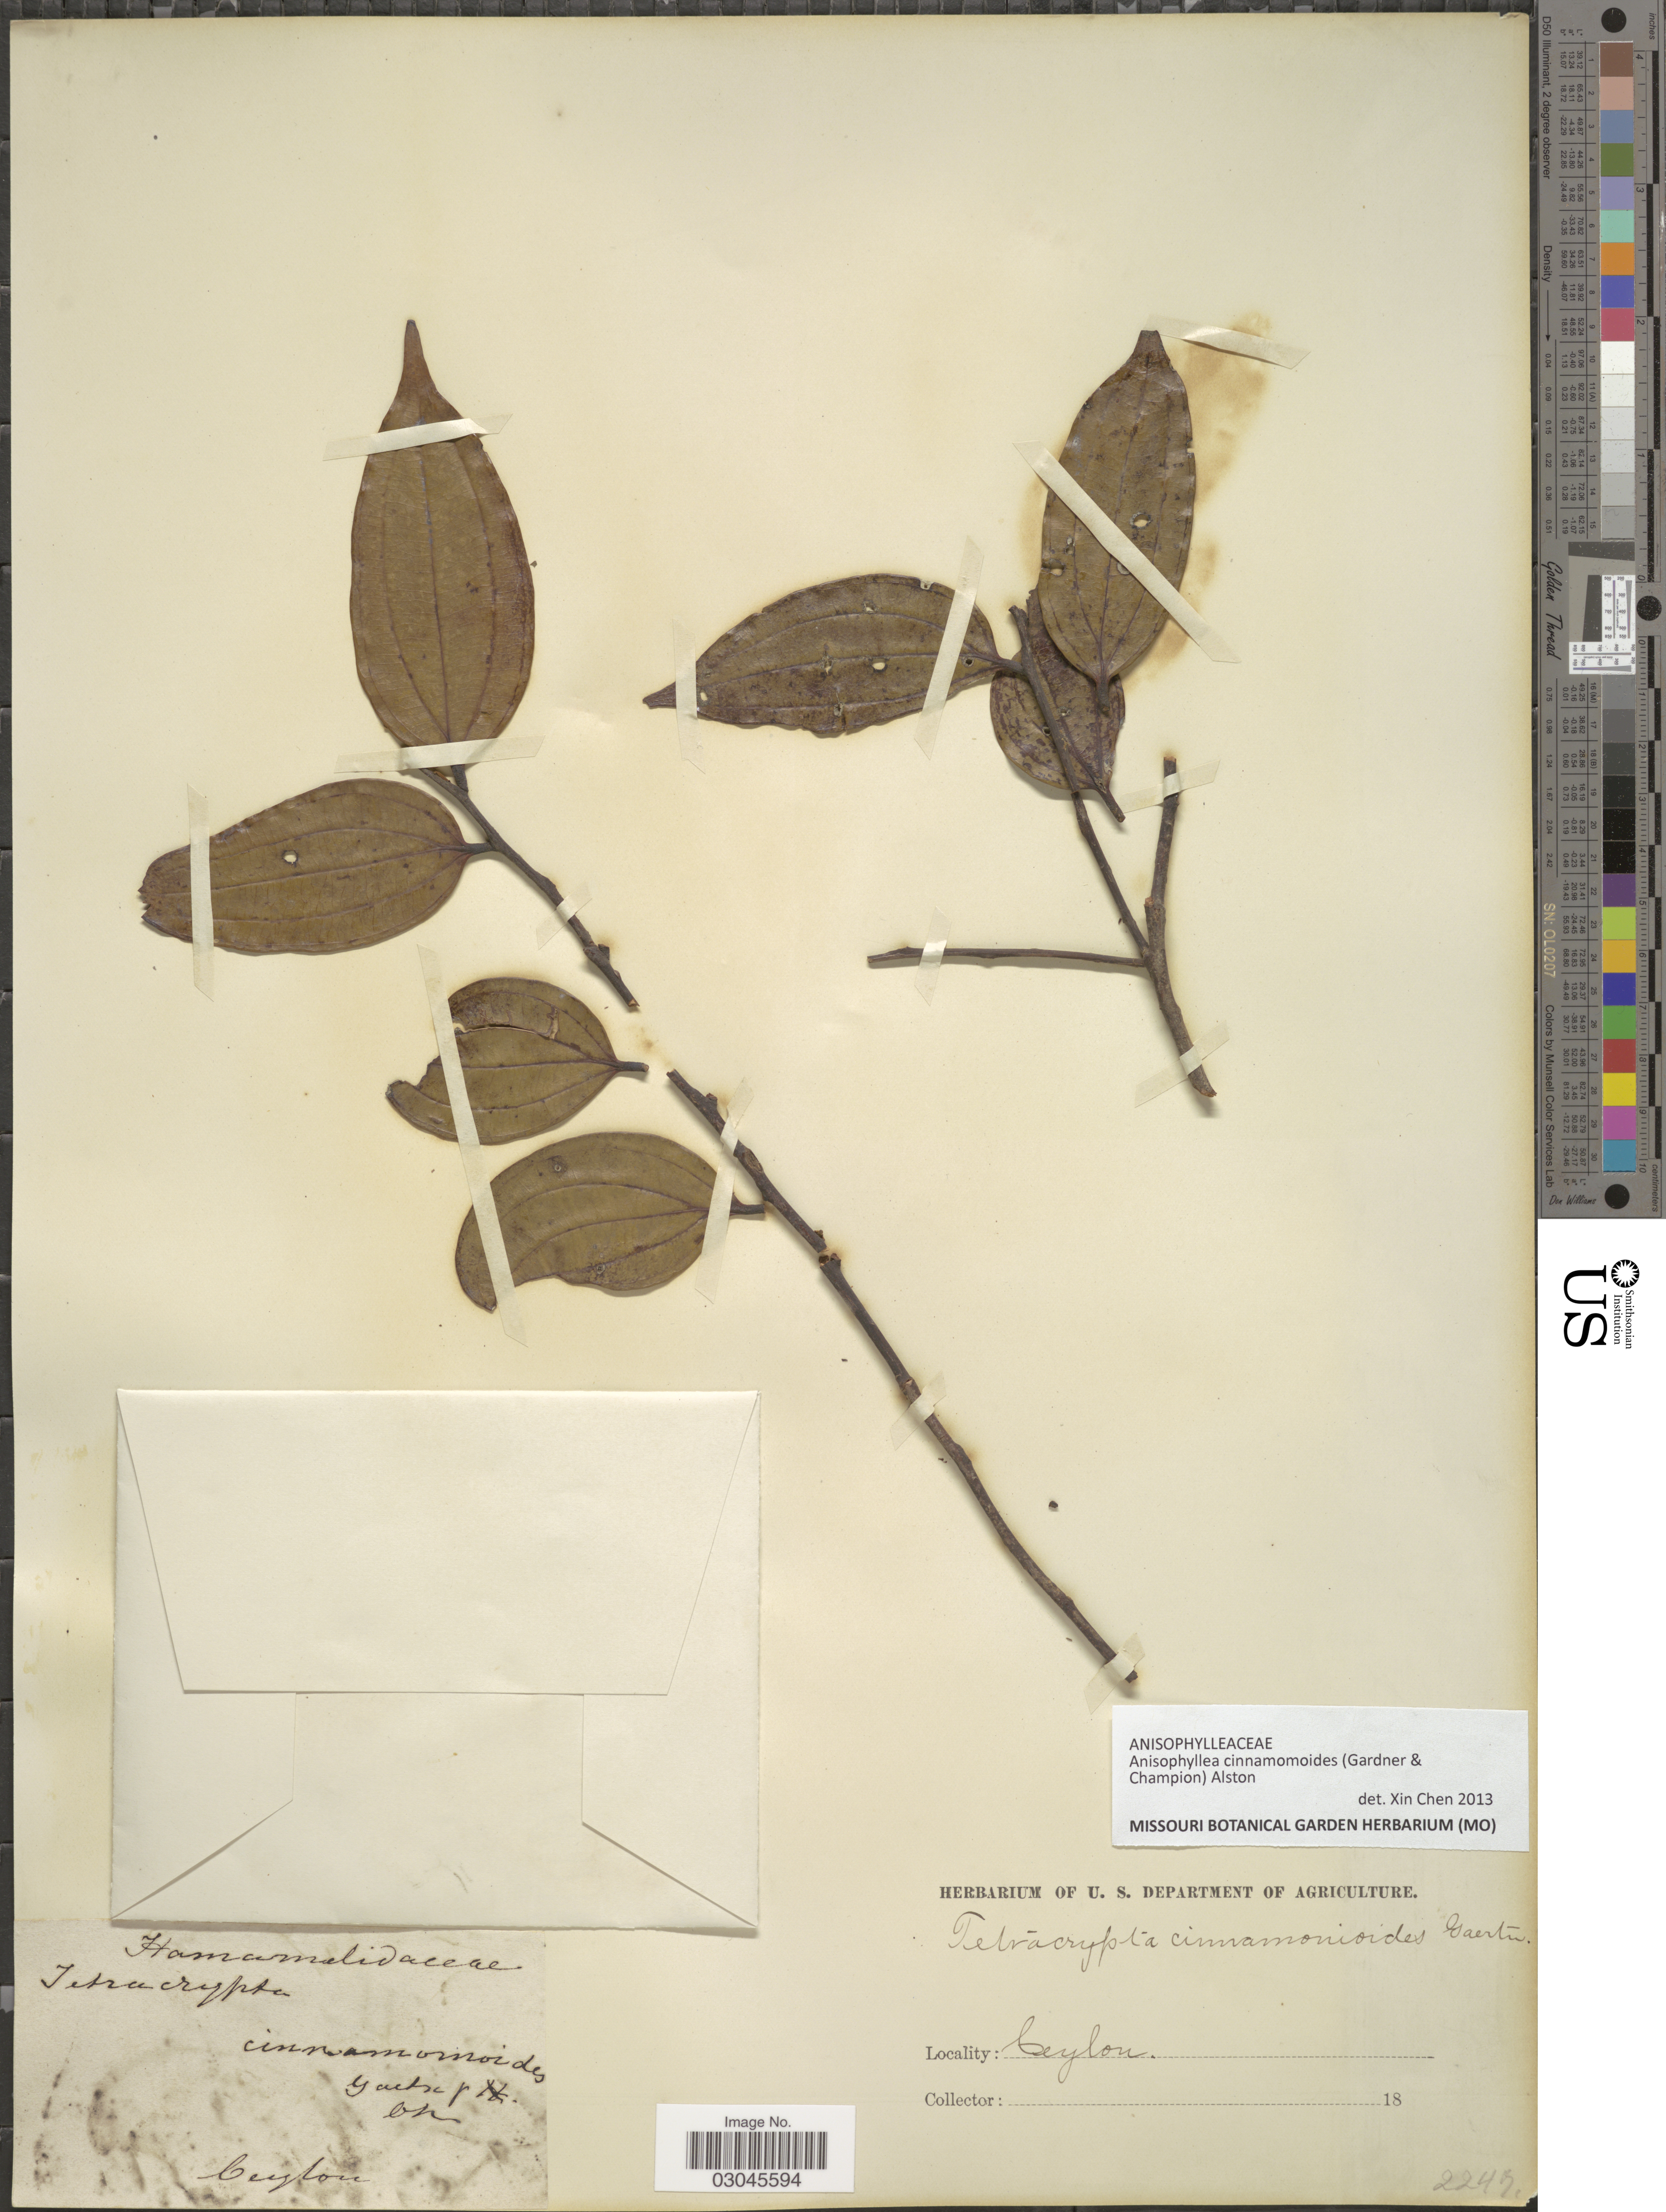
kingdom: Plantae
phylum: Tracheophyta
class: Magnoliopsida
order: Cucurbitales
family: Anisophylleaceae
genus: Anisophyllea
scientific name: Anisophyllea cinnamomoides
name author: Alston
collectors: ex herb. U. S. Department of Agriculture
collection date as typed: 18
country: Sri Lanka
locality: Ceylon.